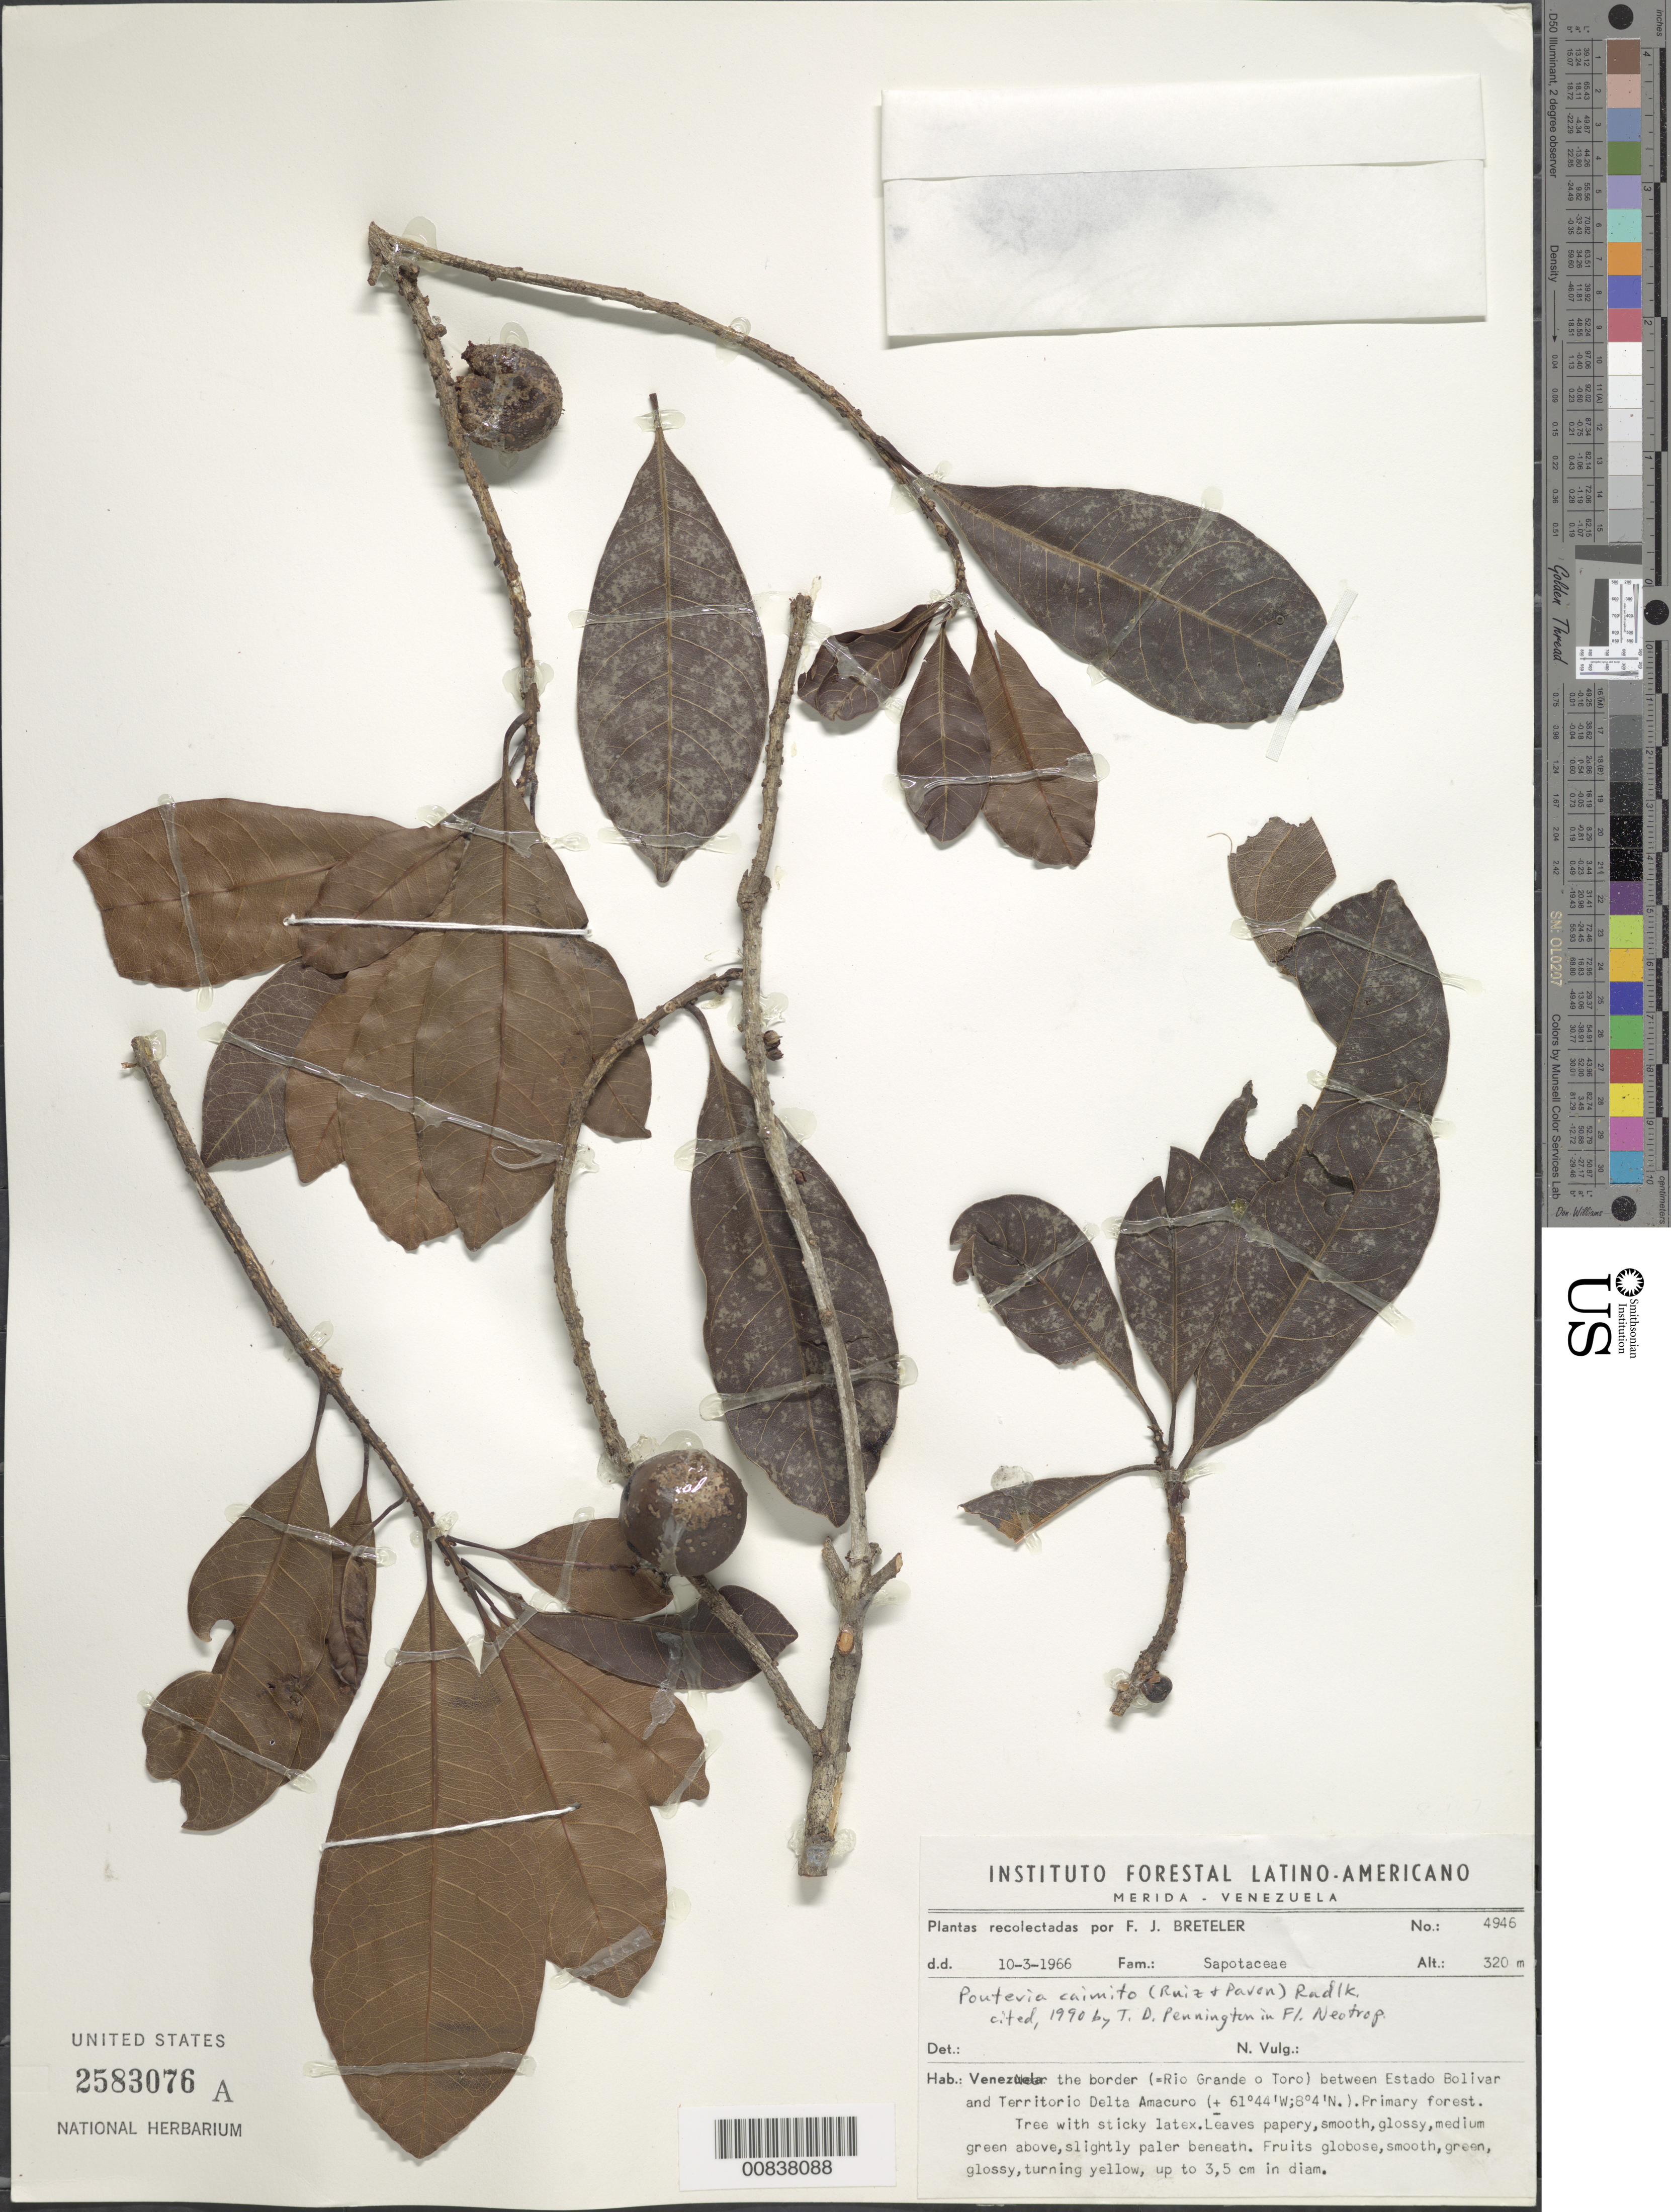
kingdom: Plantae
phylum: Tracheophyta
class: Magnoliopsida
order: Ericales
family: Sapotaceae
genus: Pouteria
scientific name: Pouteria caimito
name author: (Ruiz & Pav.) Radlk.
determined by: Pennington, T. D., (K)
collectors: F. J. Breteler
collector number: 4946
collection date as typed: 10-Mar-66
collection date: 1966-03-10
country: Venezuela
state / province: Bolívar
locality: Río Grande o Toro, near border between Estado Bolívar and Territorío Delta Amacuro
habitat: Primary forest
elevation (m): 320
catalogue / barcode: US 2583076A